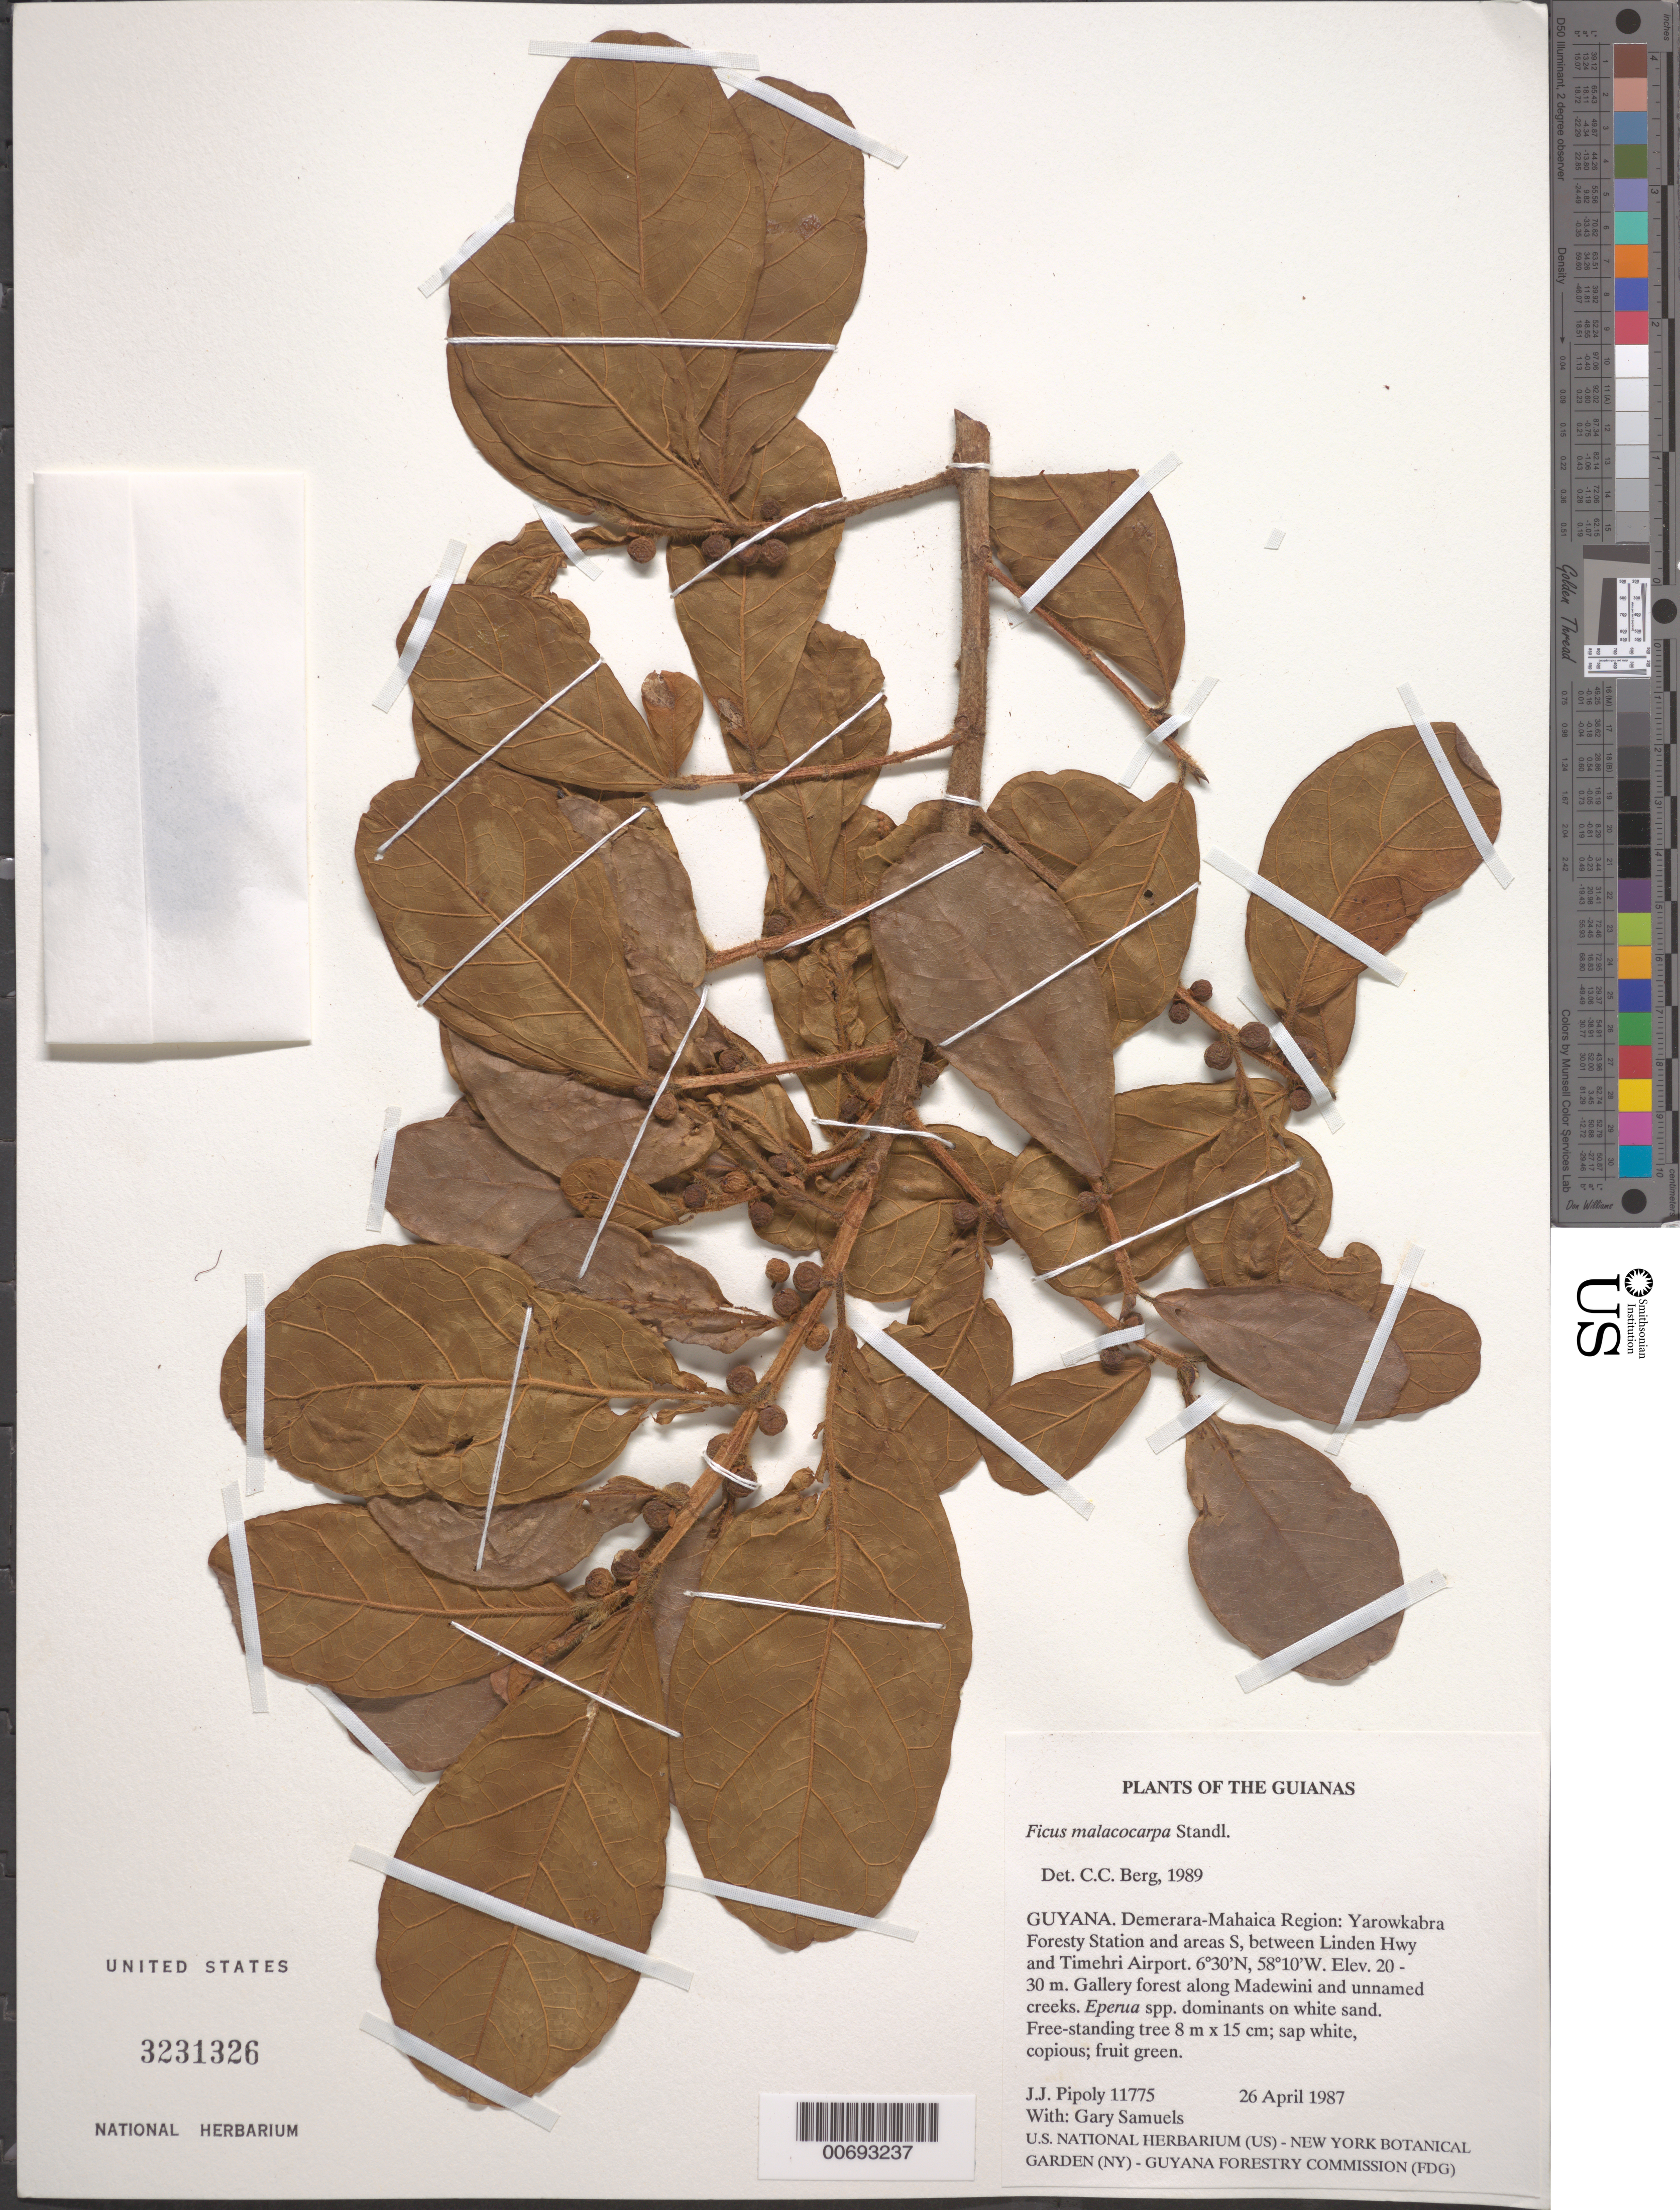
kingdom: Plantae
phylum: Tracheophyta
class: Magnoliopsida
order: Rosales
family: Moraceae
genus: Ficus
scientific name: Ficus malacocarpa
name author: Standl.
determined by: Berg, C. C.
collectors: J. J. Pipoly & G. Bacchus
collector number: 11775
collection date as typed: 26 April 1987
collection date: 1987-04-26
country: Guyana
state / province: Demerara-Mahaica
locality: Yarowkabra Forestry Station and areas S, between Linden Hwy and Timehri Airport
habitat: Gallery forest along Madewini and unnamed creeks. Eperua spp. dominants on white sand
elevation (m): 20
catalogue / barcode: US 3231326